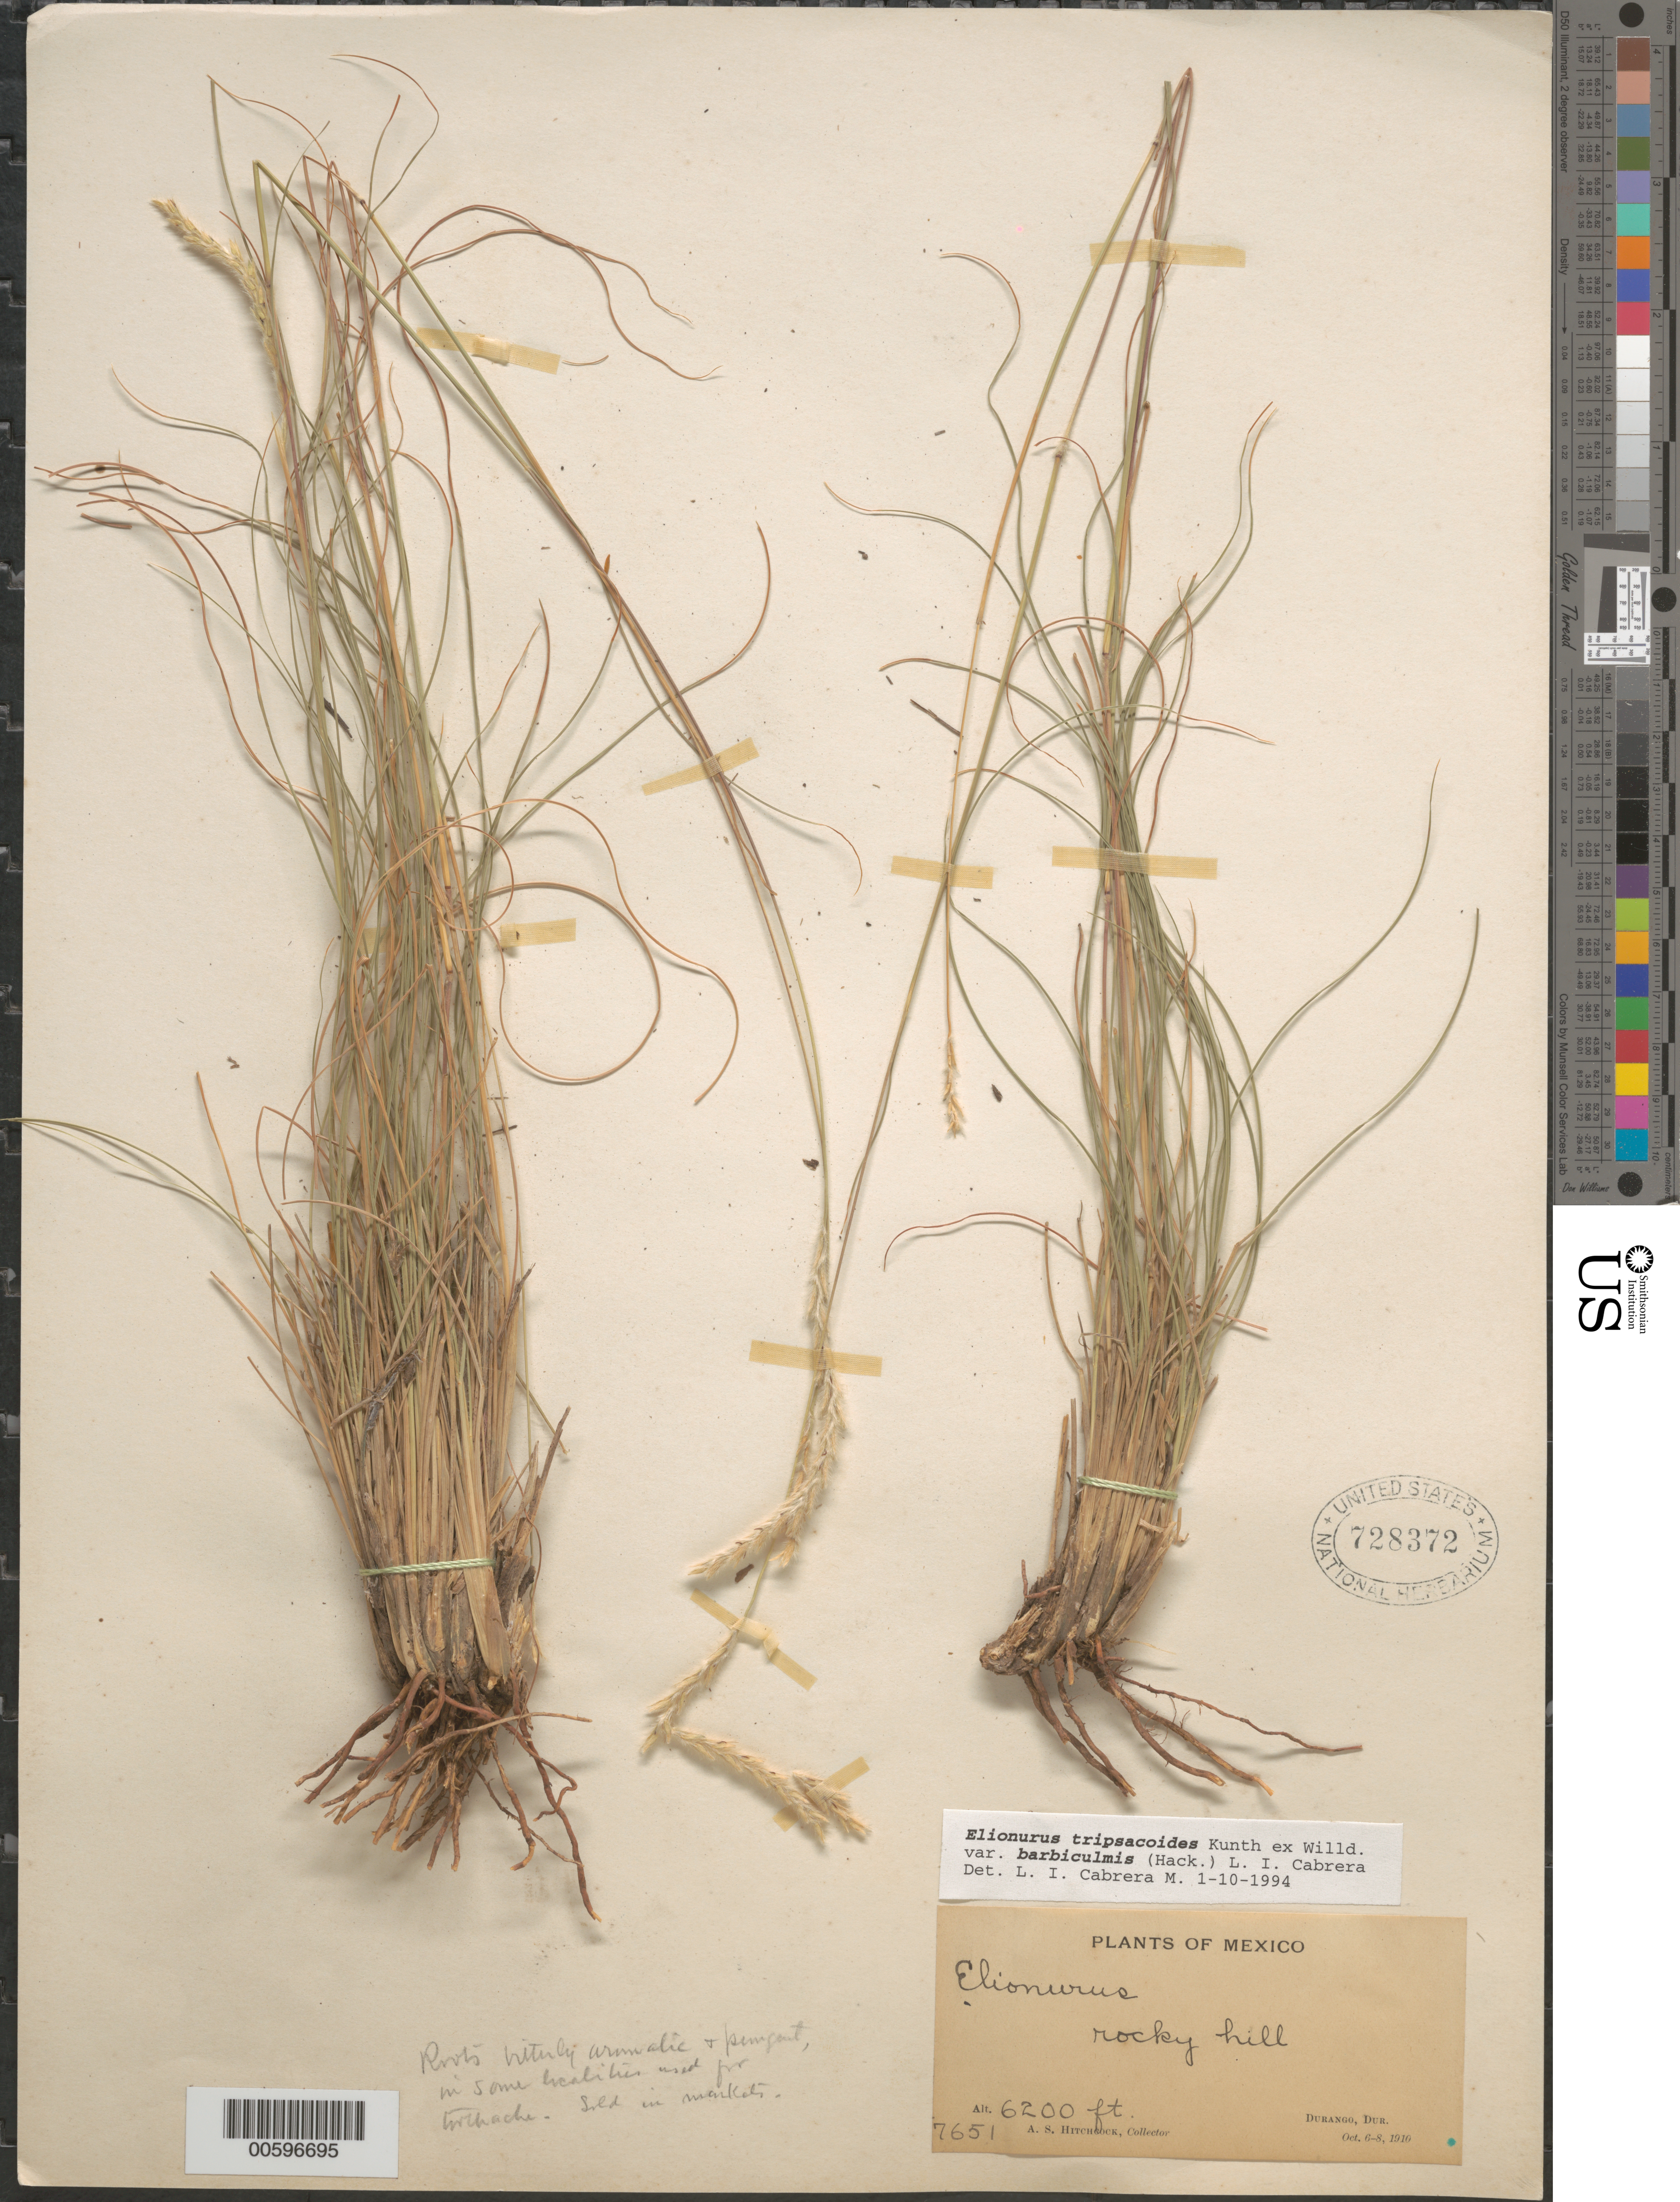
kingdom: Plantae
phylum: Tracheophyta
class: Liliopsida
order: Poales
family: Poaceae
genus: Elionurus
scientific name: Elionurus tripsacoides var. barbiculmis (Hack.) L.I. Cabrera & Dávila, comb. ined.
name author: (Hack.) L.I. Cabrera & Dávila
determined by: Cabrera M., L. I.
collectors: A. S. Hitchcock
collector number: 7651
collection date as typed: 6 Oct 1910 to 8 Oct 1910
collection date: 1910-10-06/1910-10-08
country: Mexico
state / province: Durango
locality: Durango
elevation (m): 1890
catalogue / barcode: US 728372